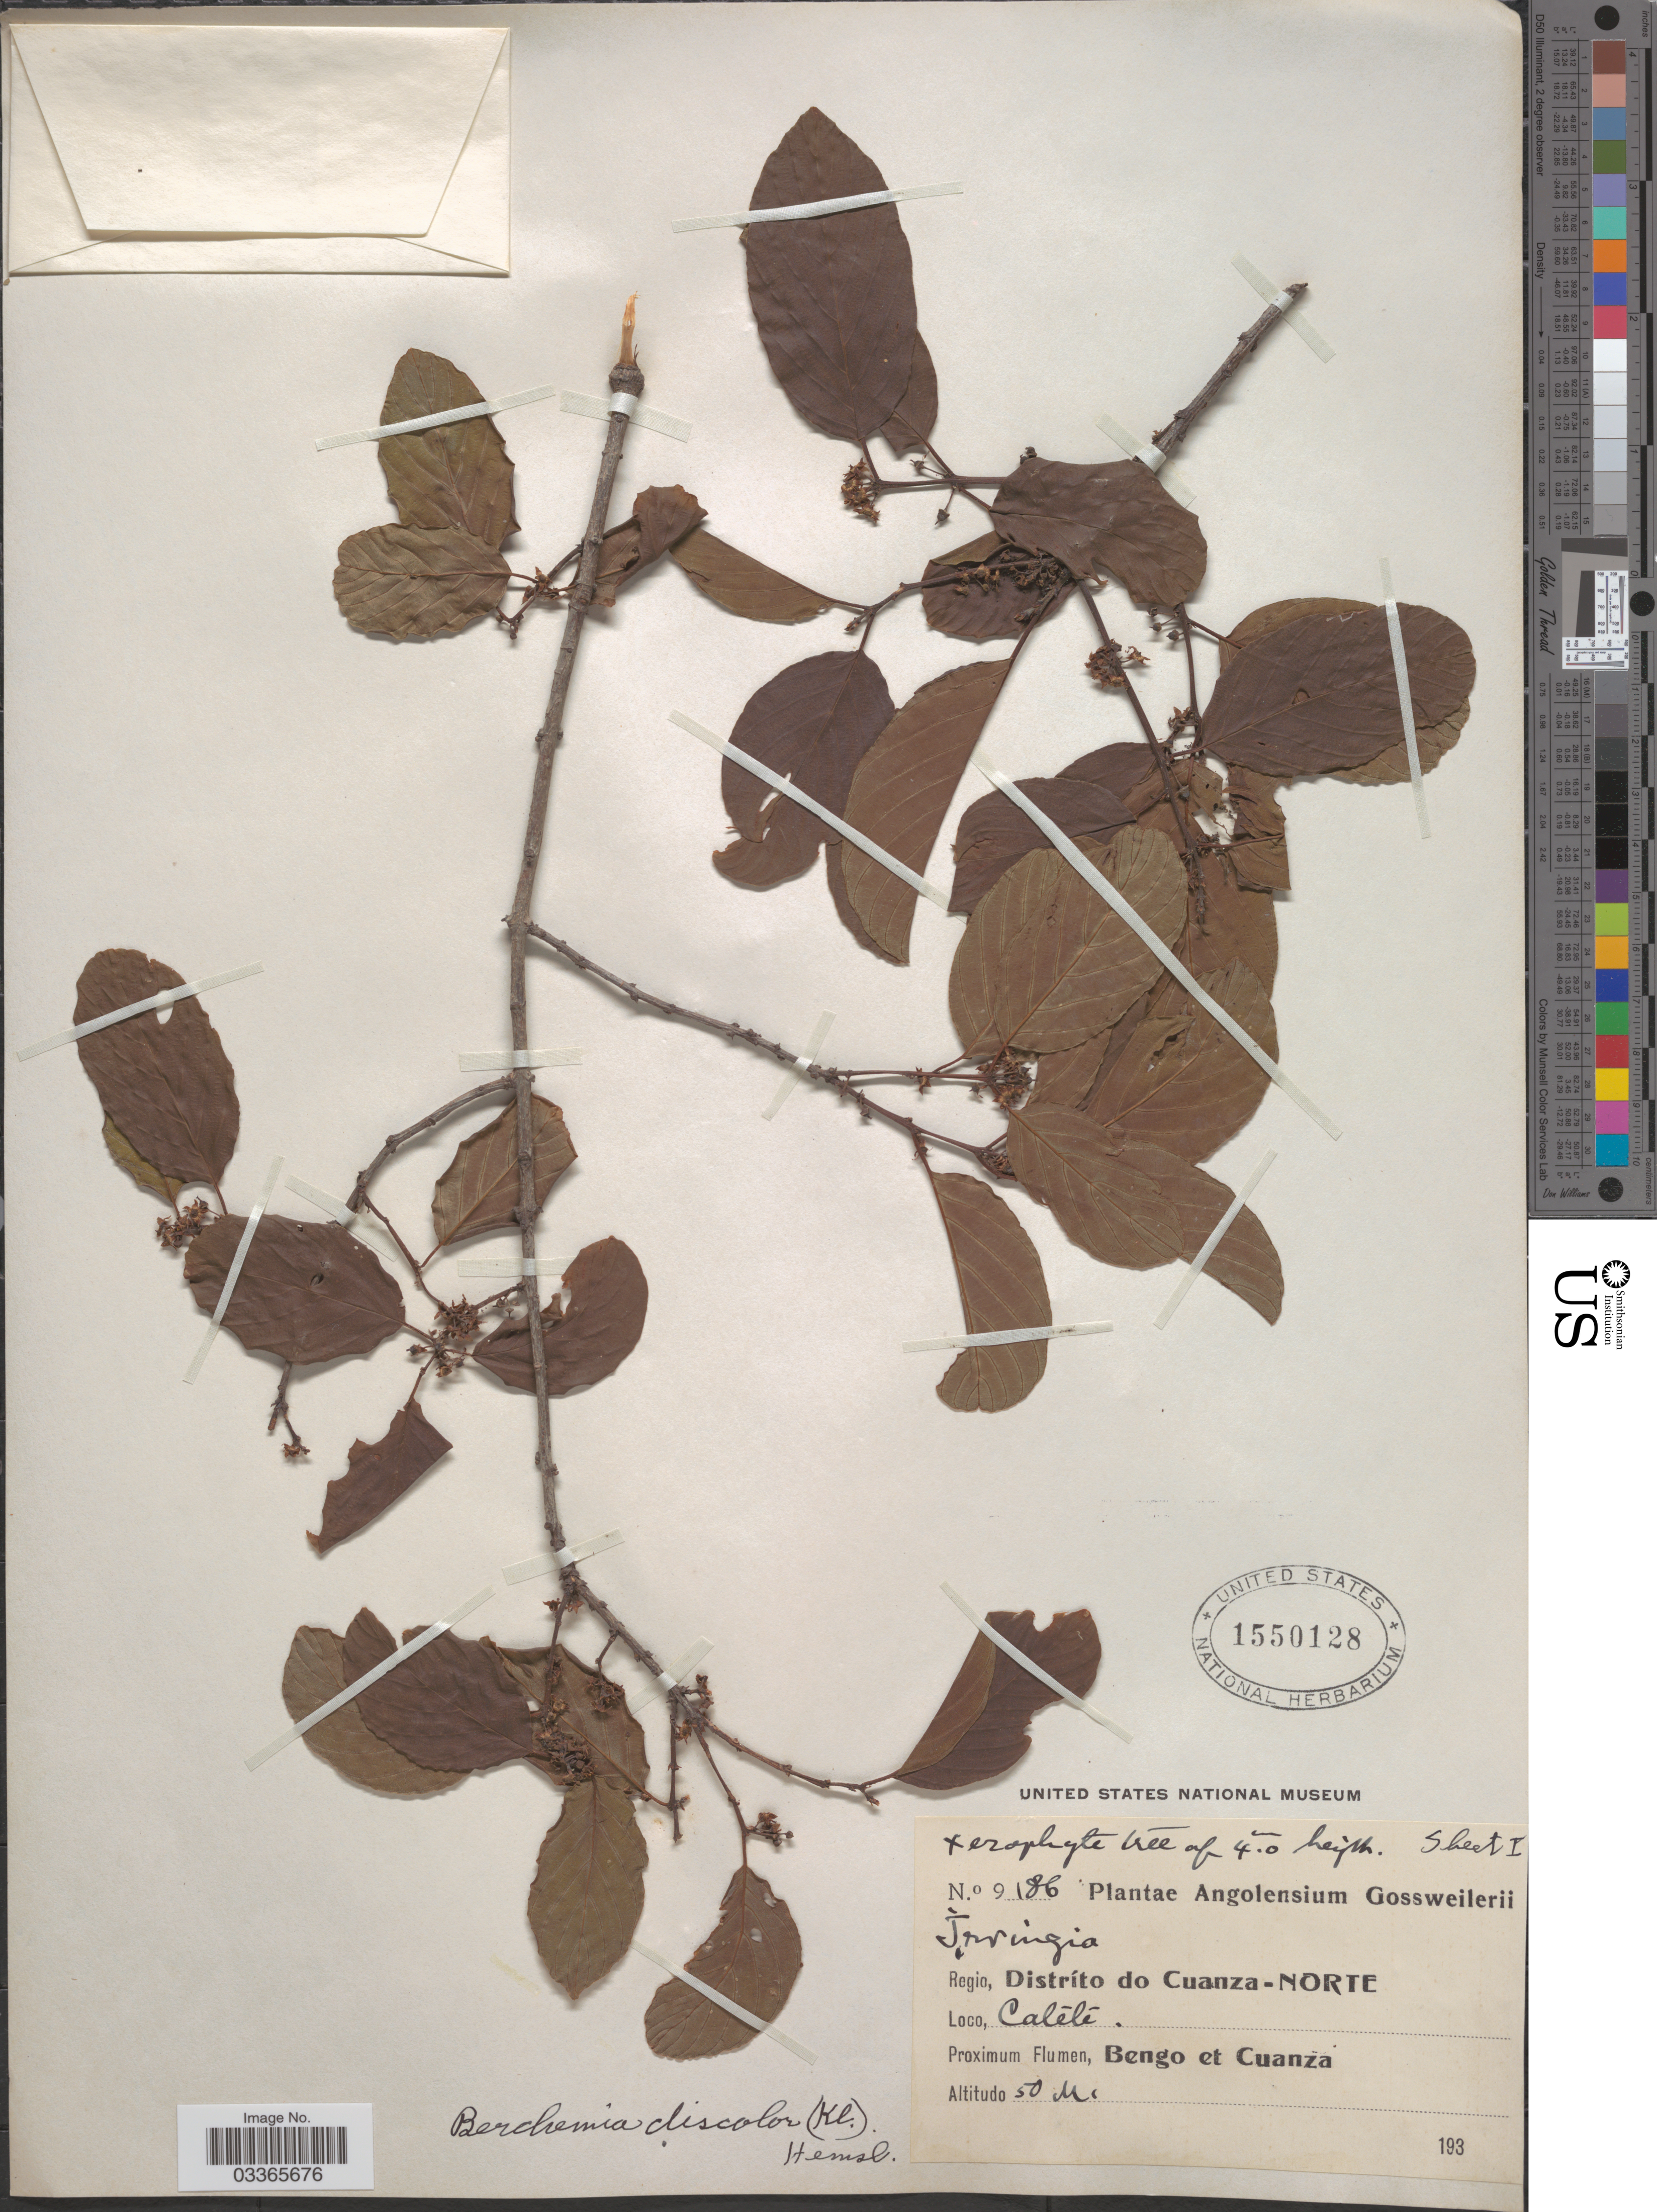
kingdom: Plantae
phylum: Tracheophyta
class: Magnoliopsida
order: Rosales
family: Rhamnaceae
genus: Phyllogeiton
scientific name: Phyllogeiton discolor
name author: (Klotzsch) Herzog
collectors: -. Gossweiler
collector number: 9186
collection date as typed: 193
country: Angola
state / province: Cuanza Norte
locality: Regio, Distríto do Cuanza-Norte, Calélé, Bengo et Cuanza.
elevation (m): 50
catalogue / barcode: US 1550128